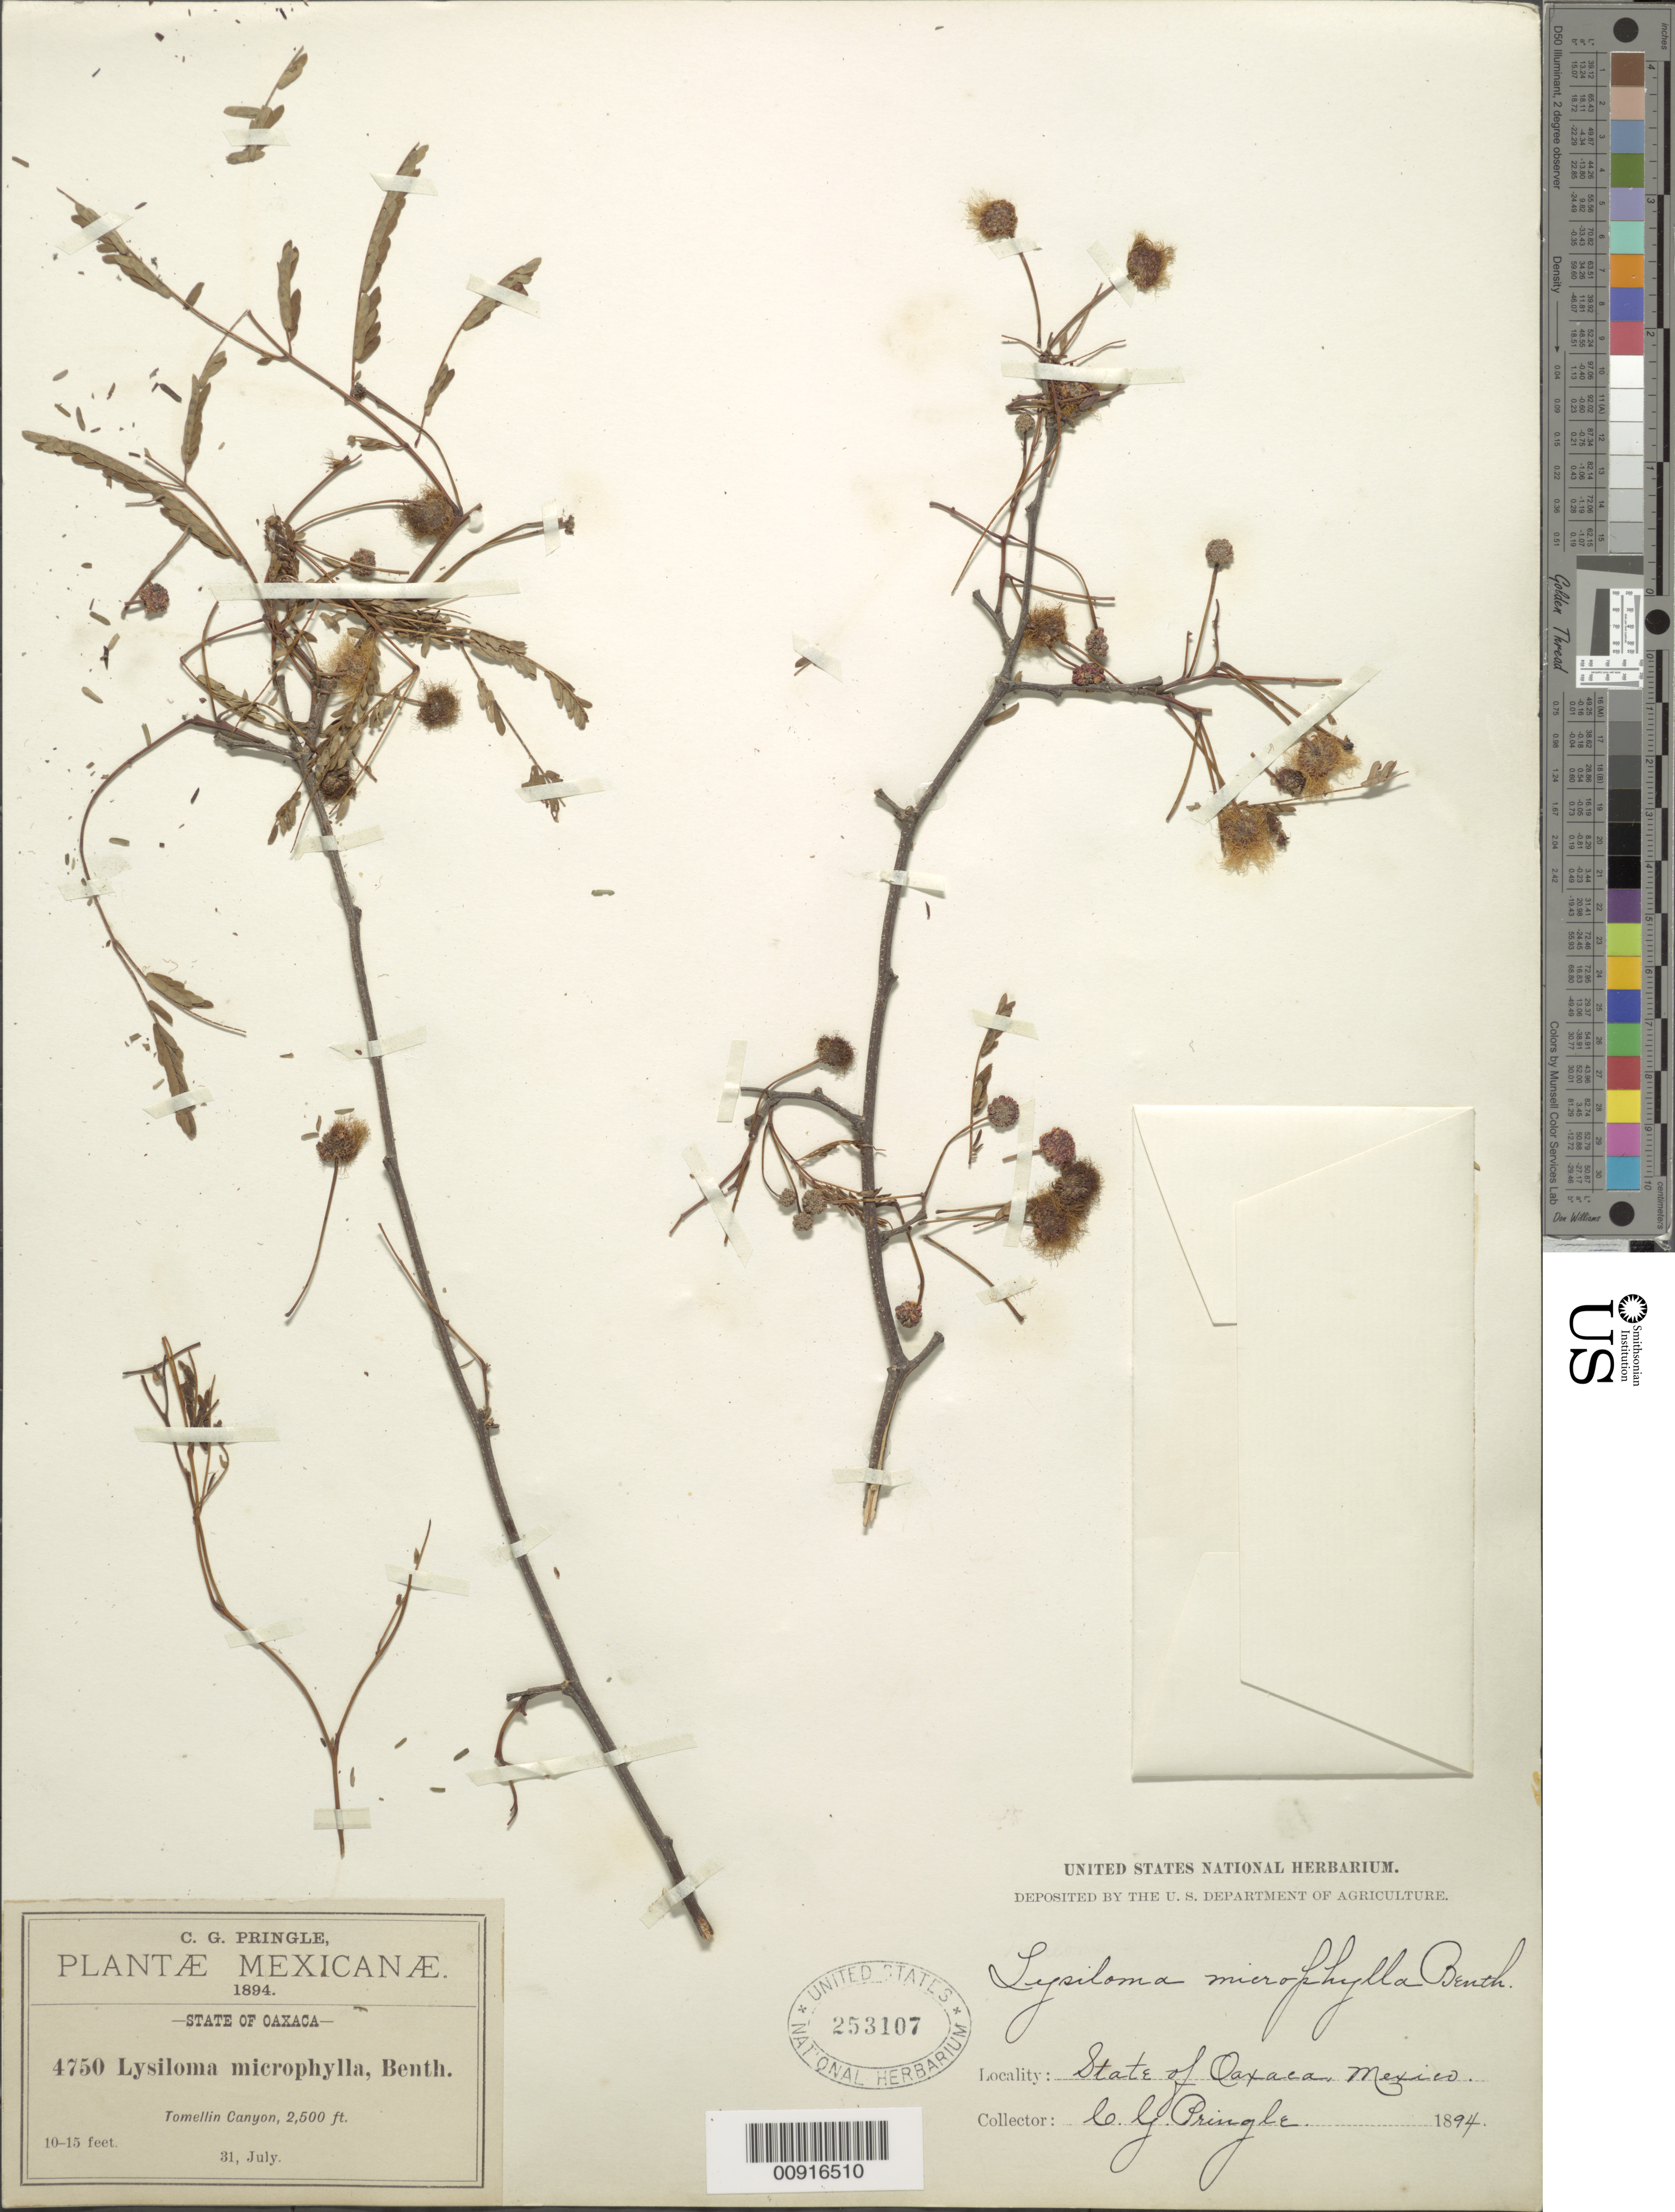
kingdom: Plantae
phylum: Tracheophyta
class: Magnoliopsida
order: Fabales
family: Fabaceae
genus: Lysiloma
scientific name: Lysiloma microphyllum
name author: Benth.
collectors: C. G. Pringle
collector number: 4750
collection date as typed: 31 Jul 1894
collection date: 1894-07-31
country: Mexico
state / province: Oaxaca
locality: Tomellin Canyon, State of Oaxaca.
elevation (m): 762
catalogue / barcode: US 253107